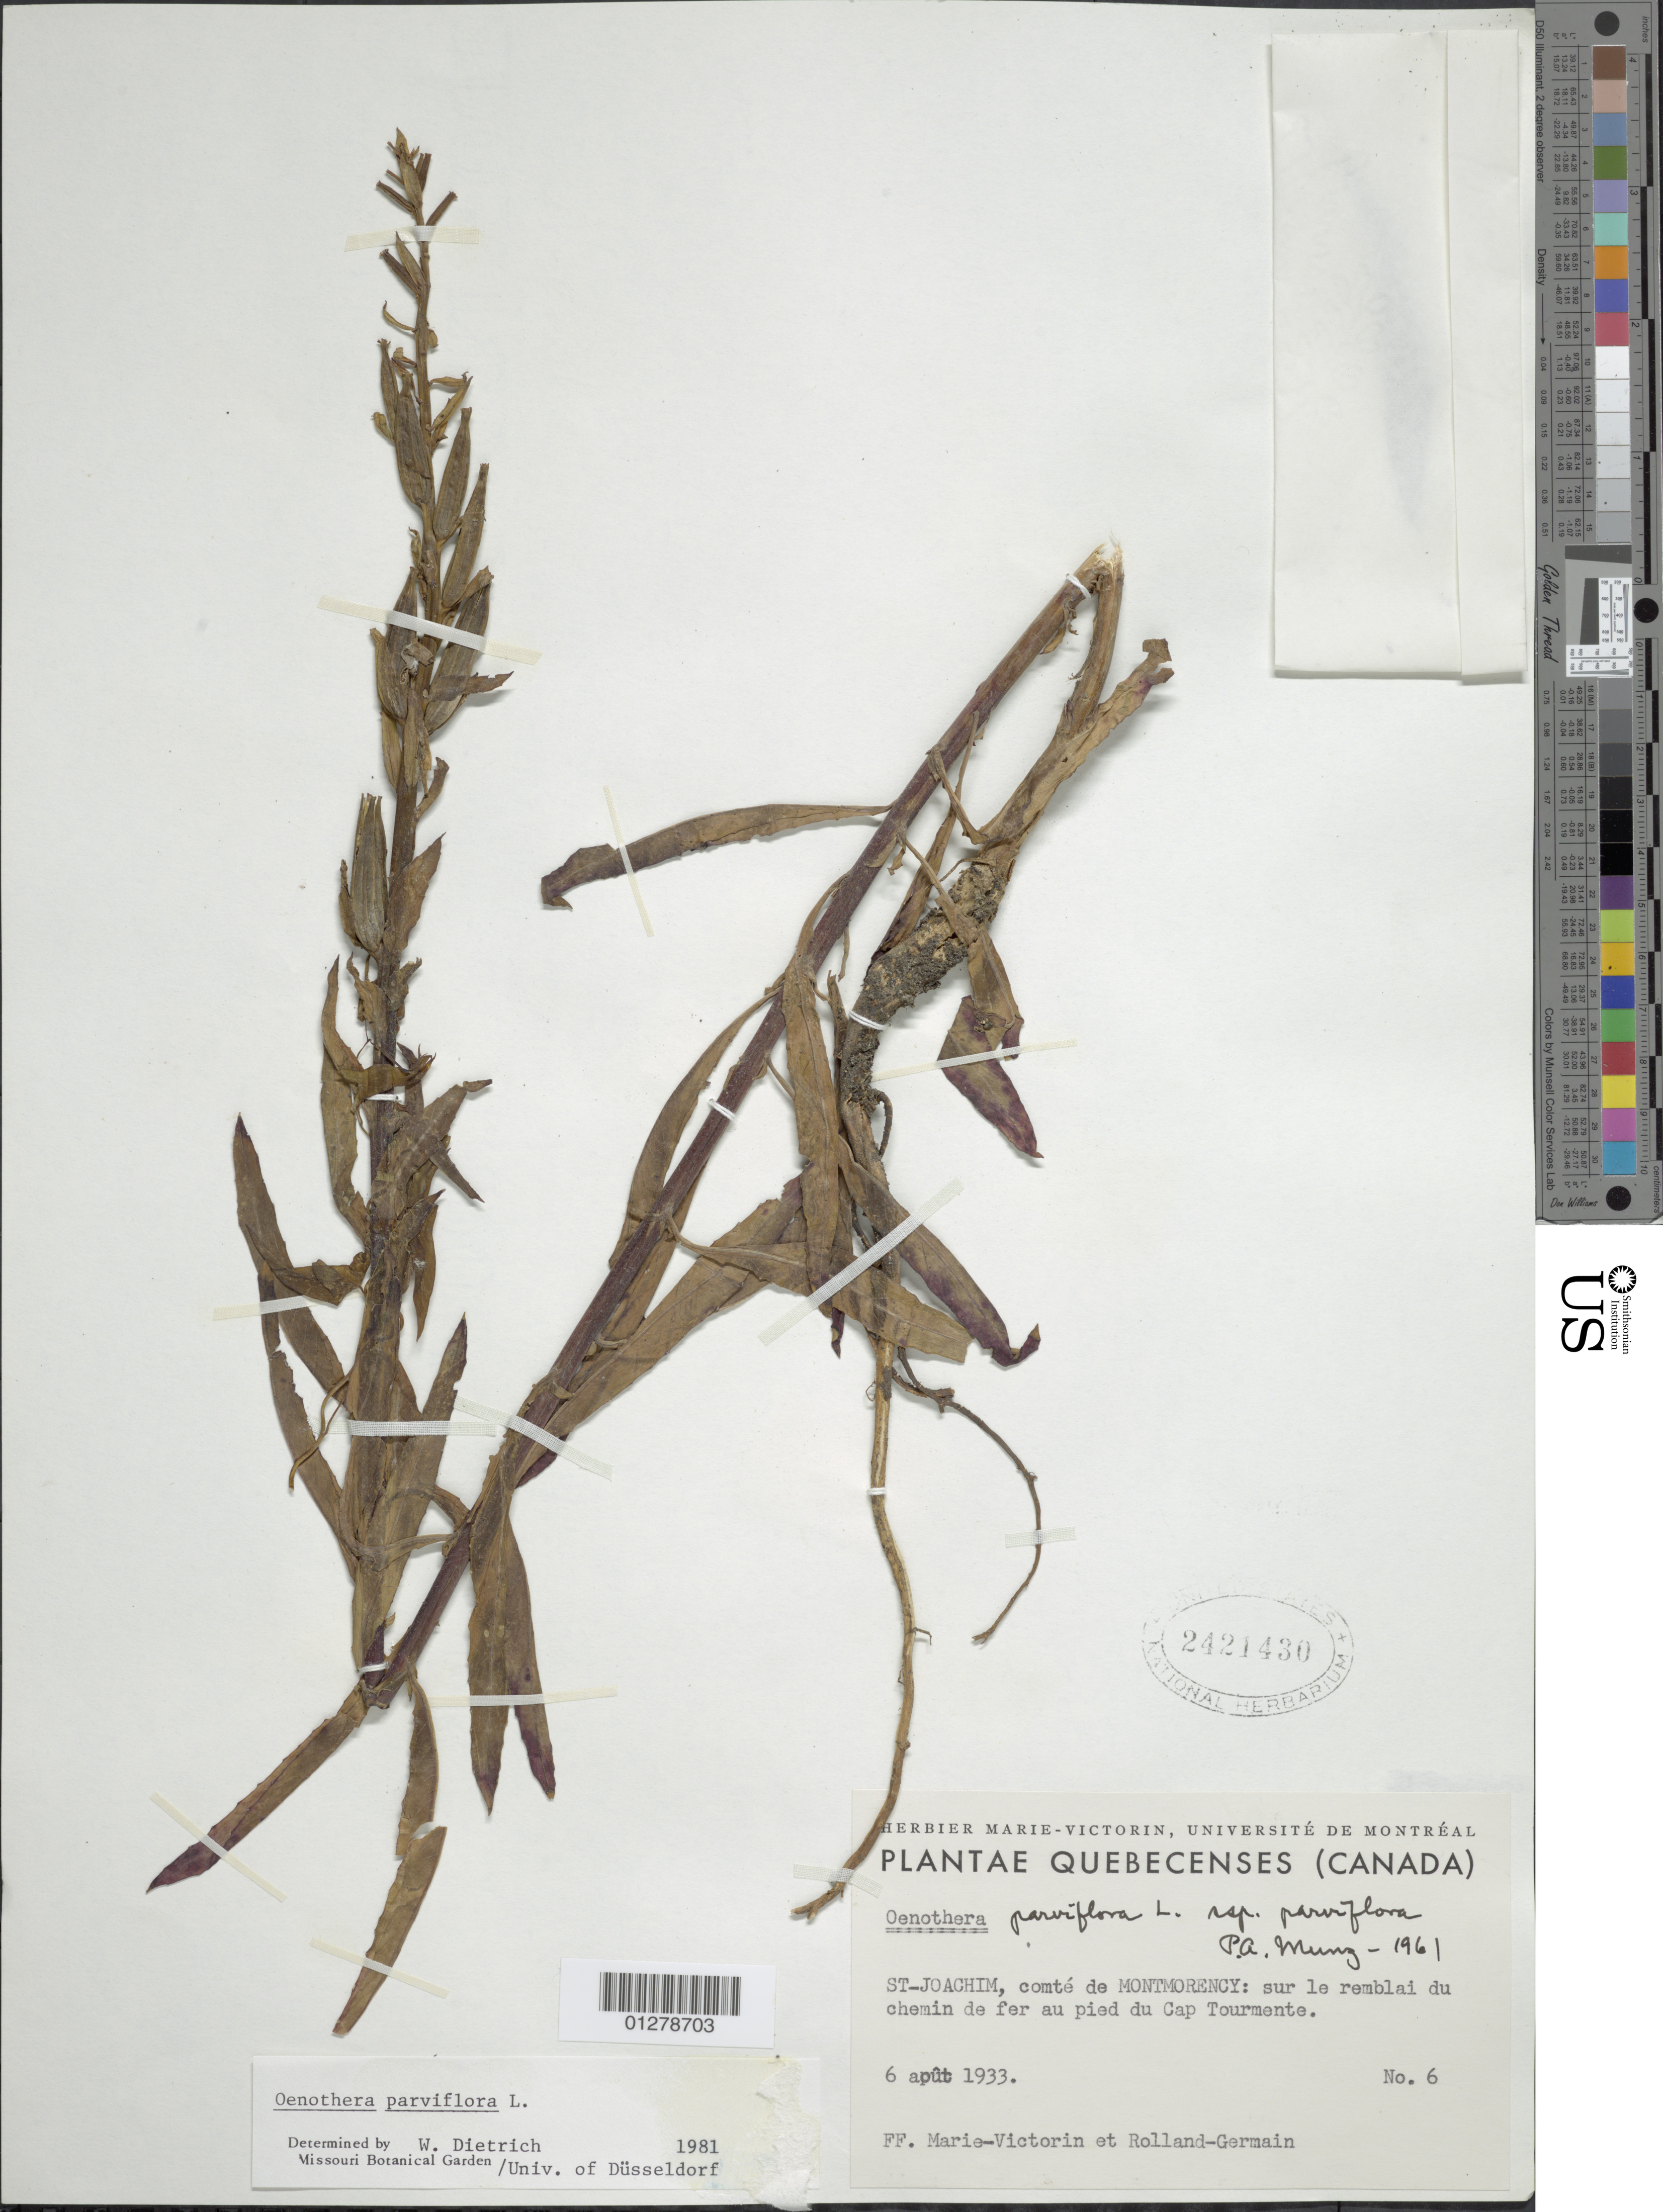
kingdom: Plantae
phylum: Tracheophyta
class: Magnoliopsida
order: Myrtales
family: Onagraceae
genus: Oenothera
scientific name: Oenothera parviflora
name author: L.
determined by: Dietrich, W.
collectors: Fr. Marie-Victorin & Rolland-Germain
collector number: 6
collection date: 1933-08-06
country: Canada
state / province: Quebec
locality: St. Joachim, comte de Montmorency.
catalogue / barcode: US 2421430